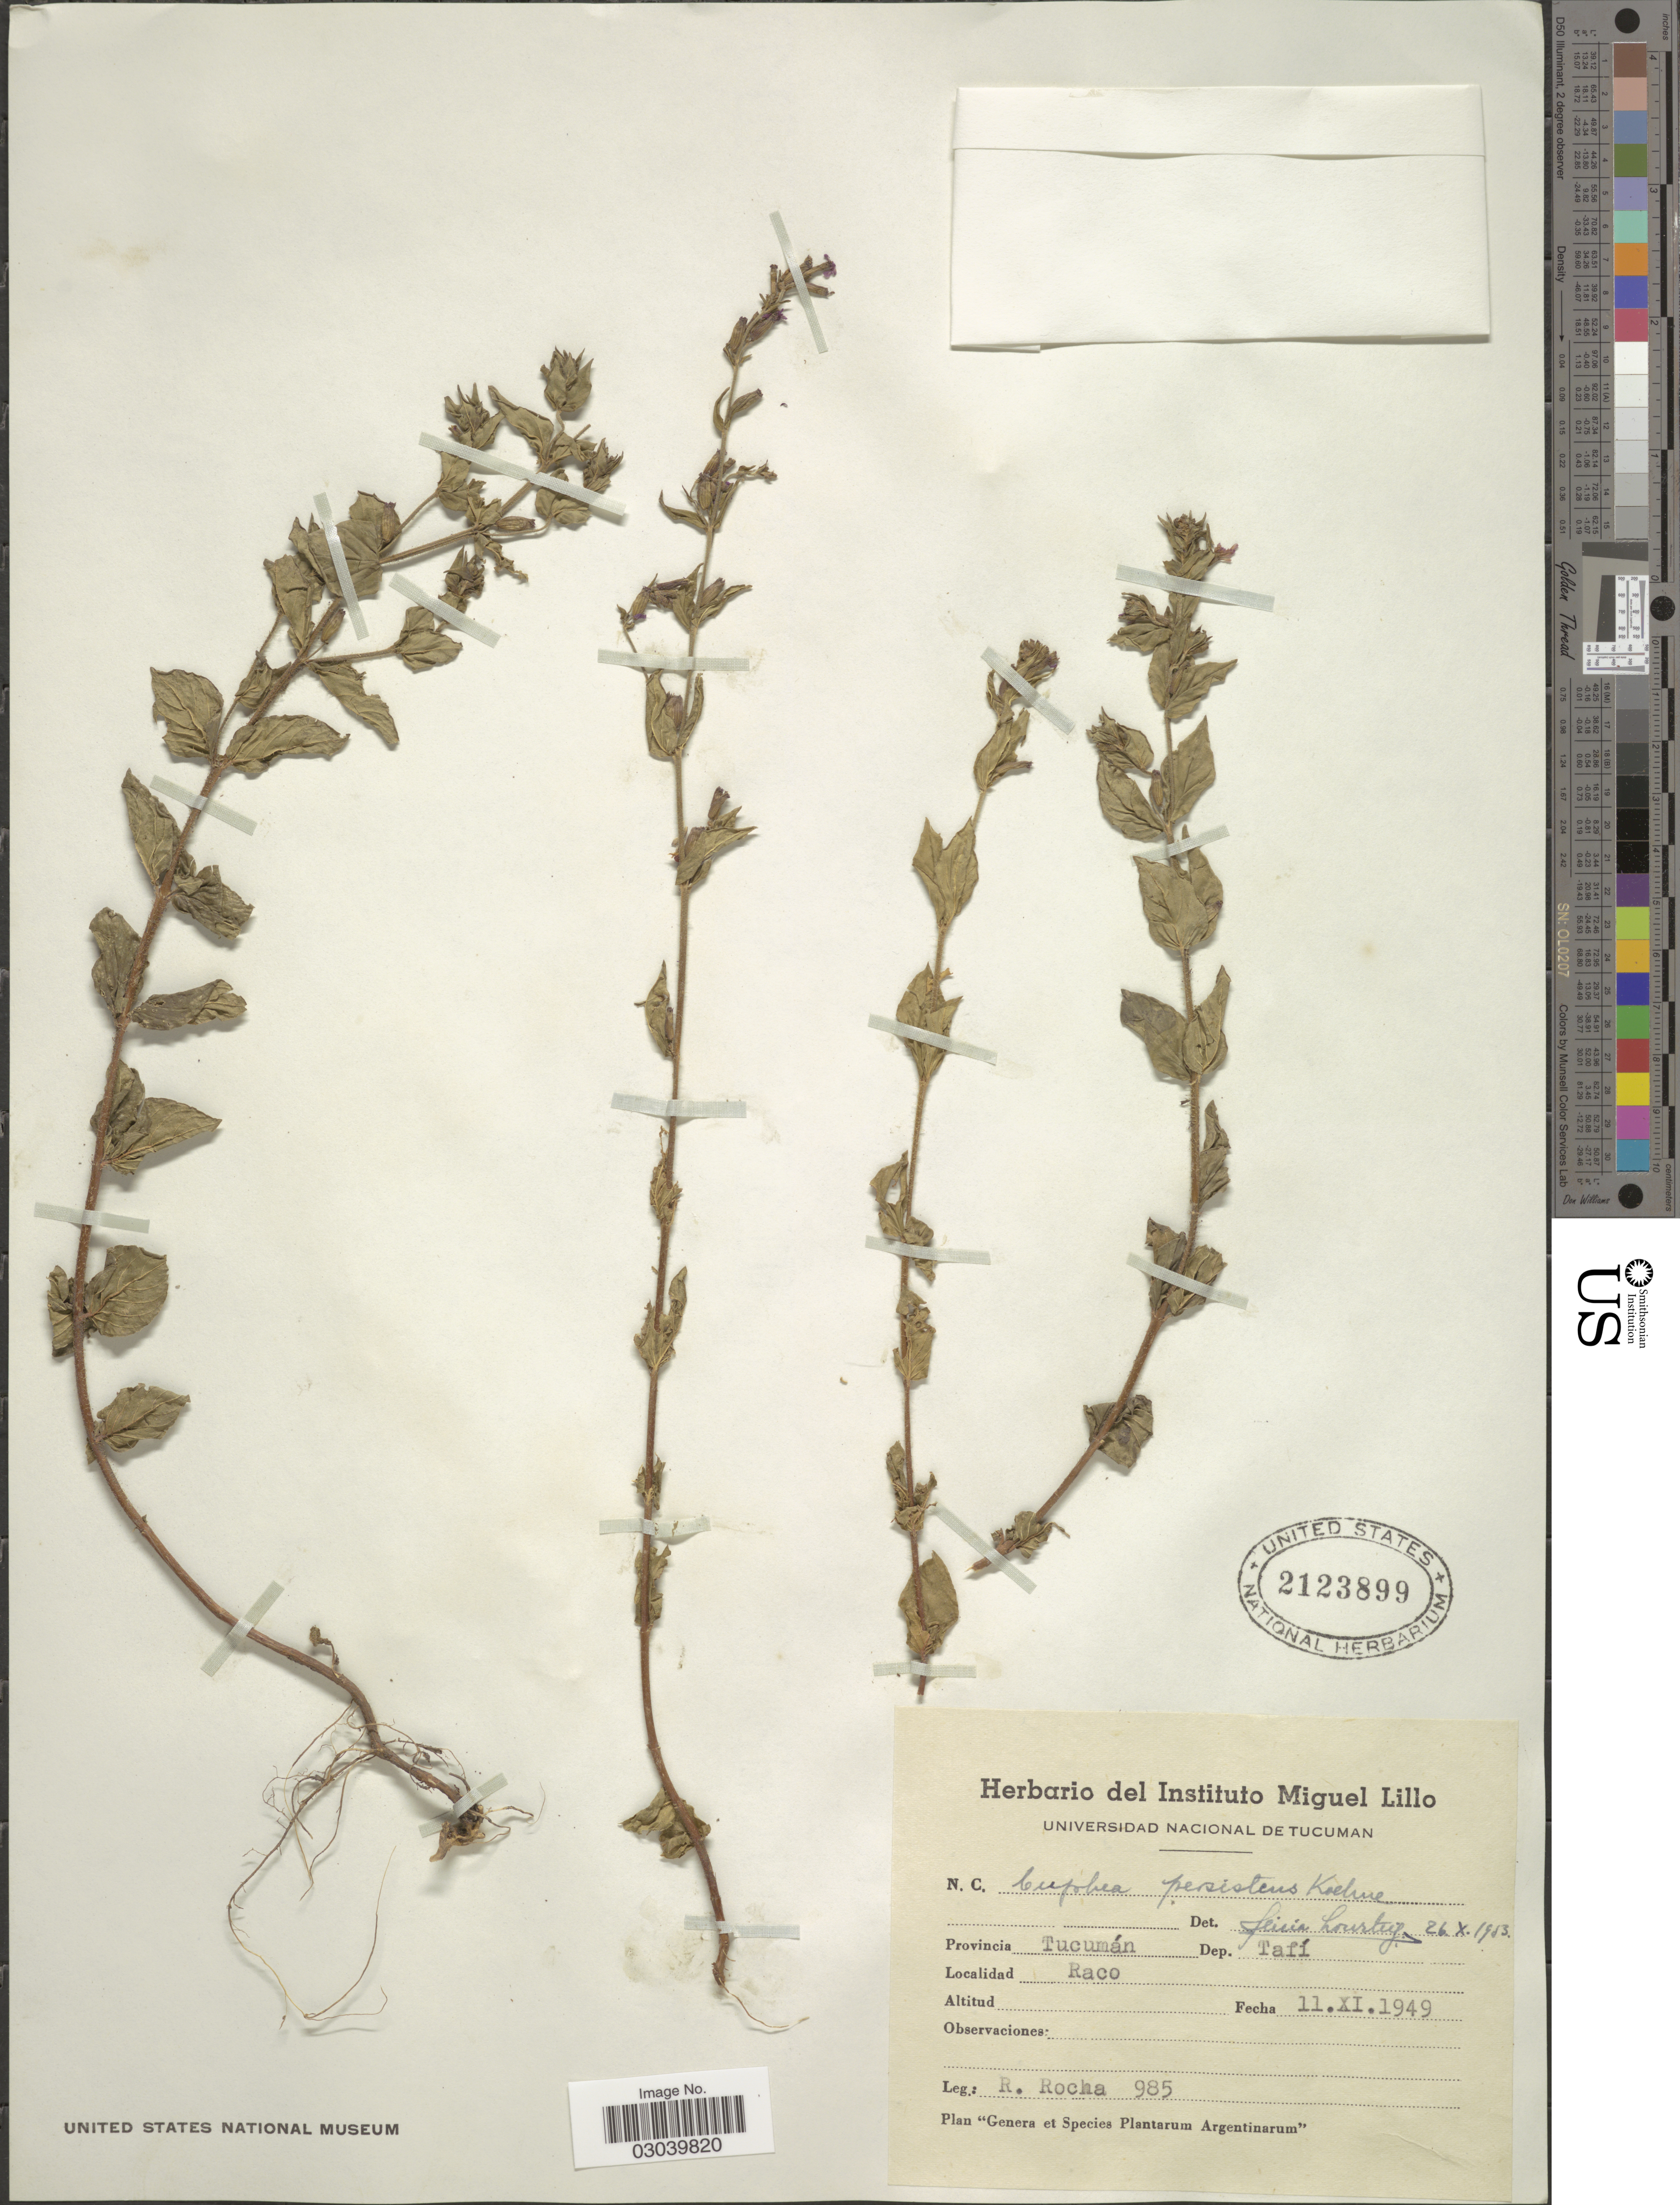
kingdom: Plantae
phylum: Tracheophyta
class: Magnoliopsida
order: Myrtales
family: Lythraceae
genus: Cuphea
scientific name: Cuphea persistens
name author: Koehne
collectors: R. Rocha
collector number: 985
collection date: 1949-11-11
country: Argentina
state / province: Tucuman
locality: Dep. Tafí. Raco.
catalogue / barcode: US 2123899